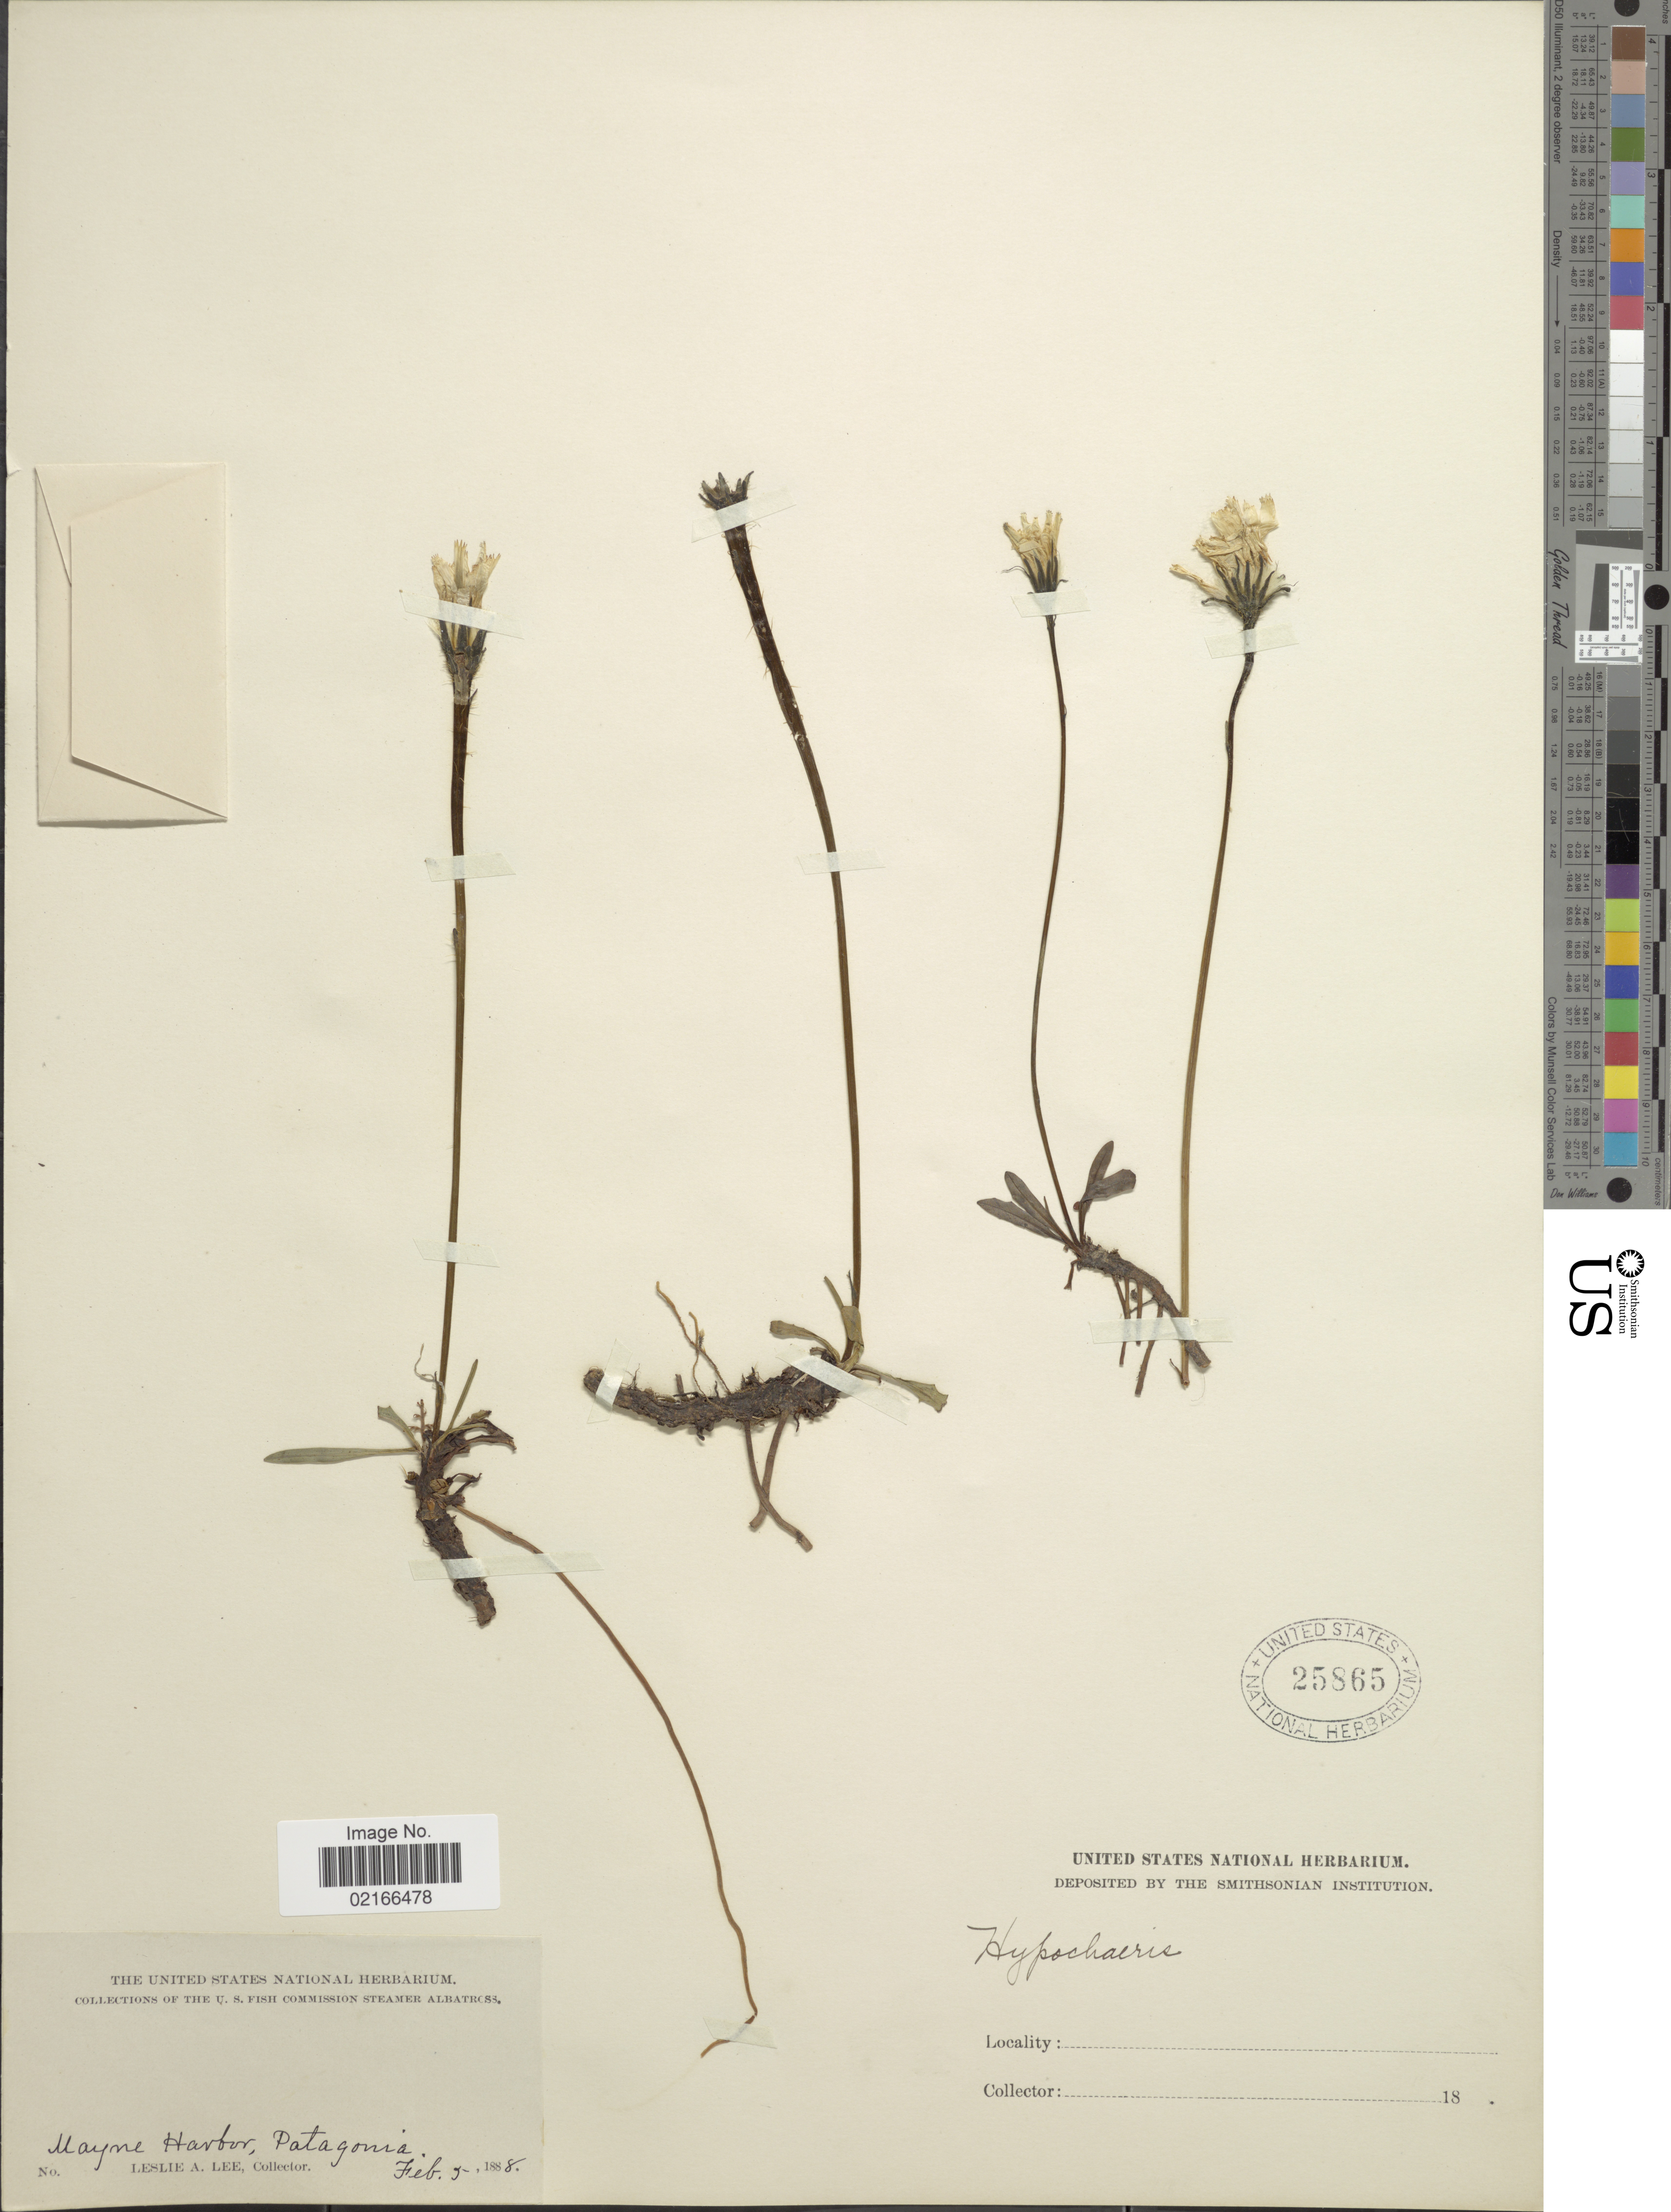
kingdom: Plantae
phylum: Tracheophyta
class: Magnoliopsida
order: Asterales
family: Asteraceae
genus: Hypochaeris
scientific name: Hypochaeris incana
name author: (Hook. & Arn.) Macloskie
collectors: L. Lee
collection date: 1888-02-05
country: Chile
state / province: Magallanes y de la Antártica Chilena (XII)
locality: Mayne Harbor, Patagonia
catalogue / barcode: US 25865